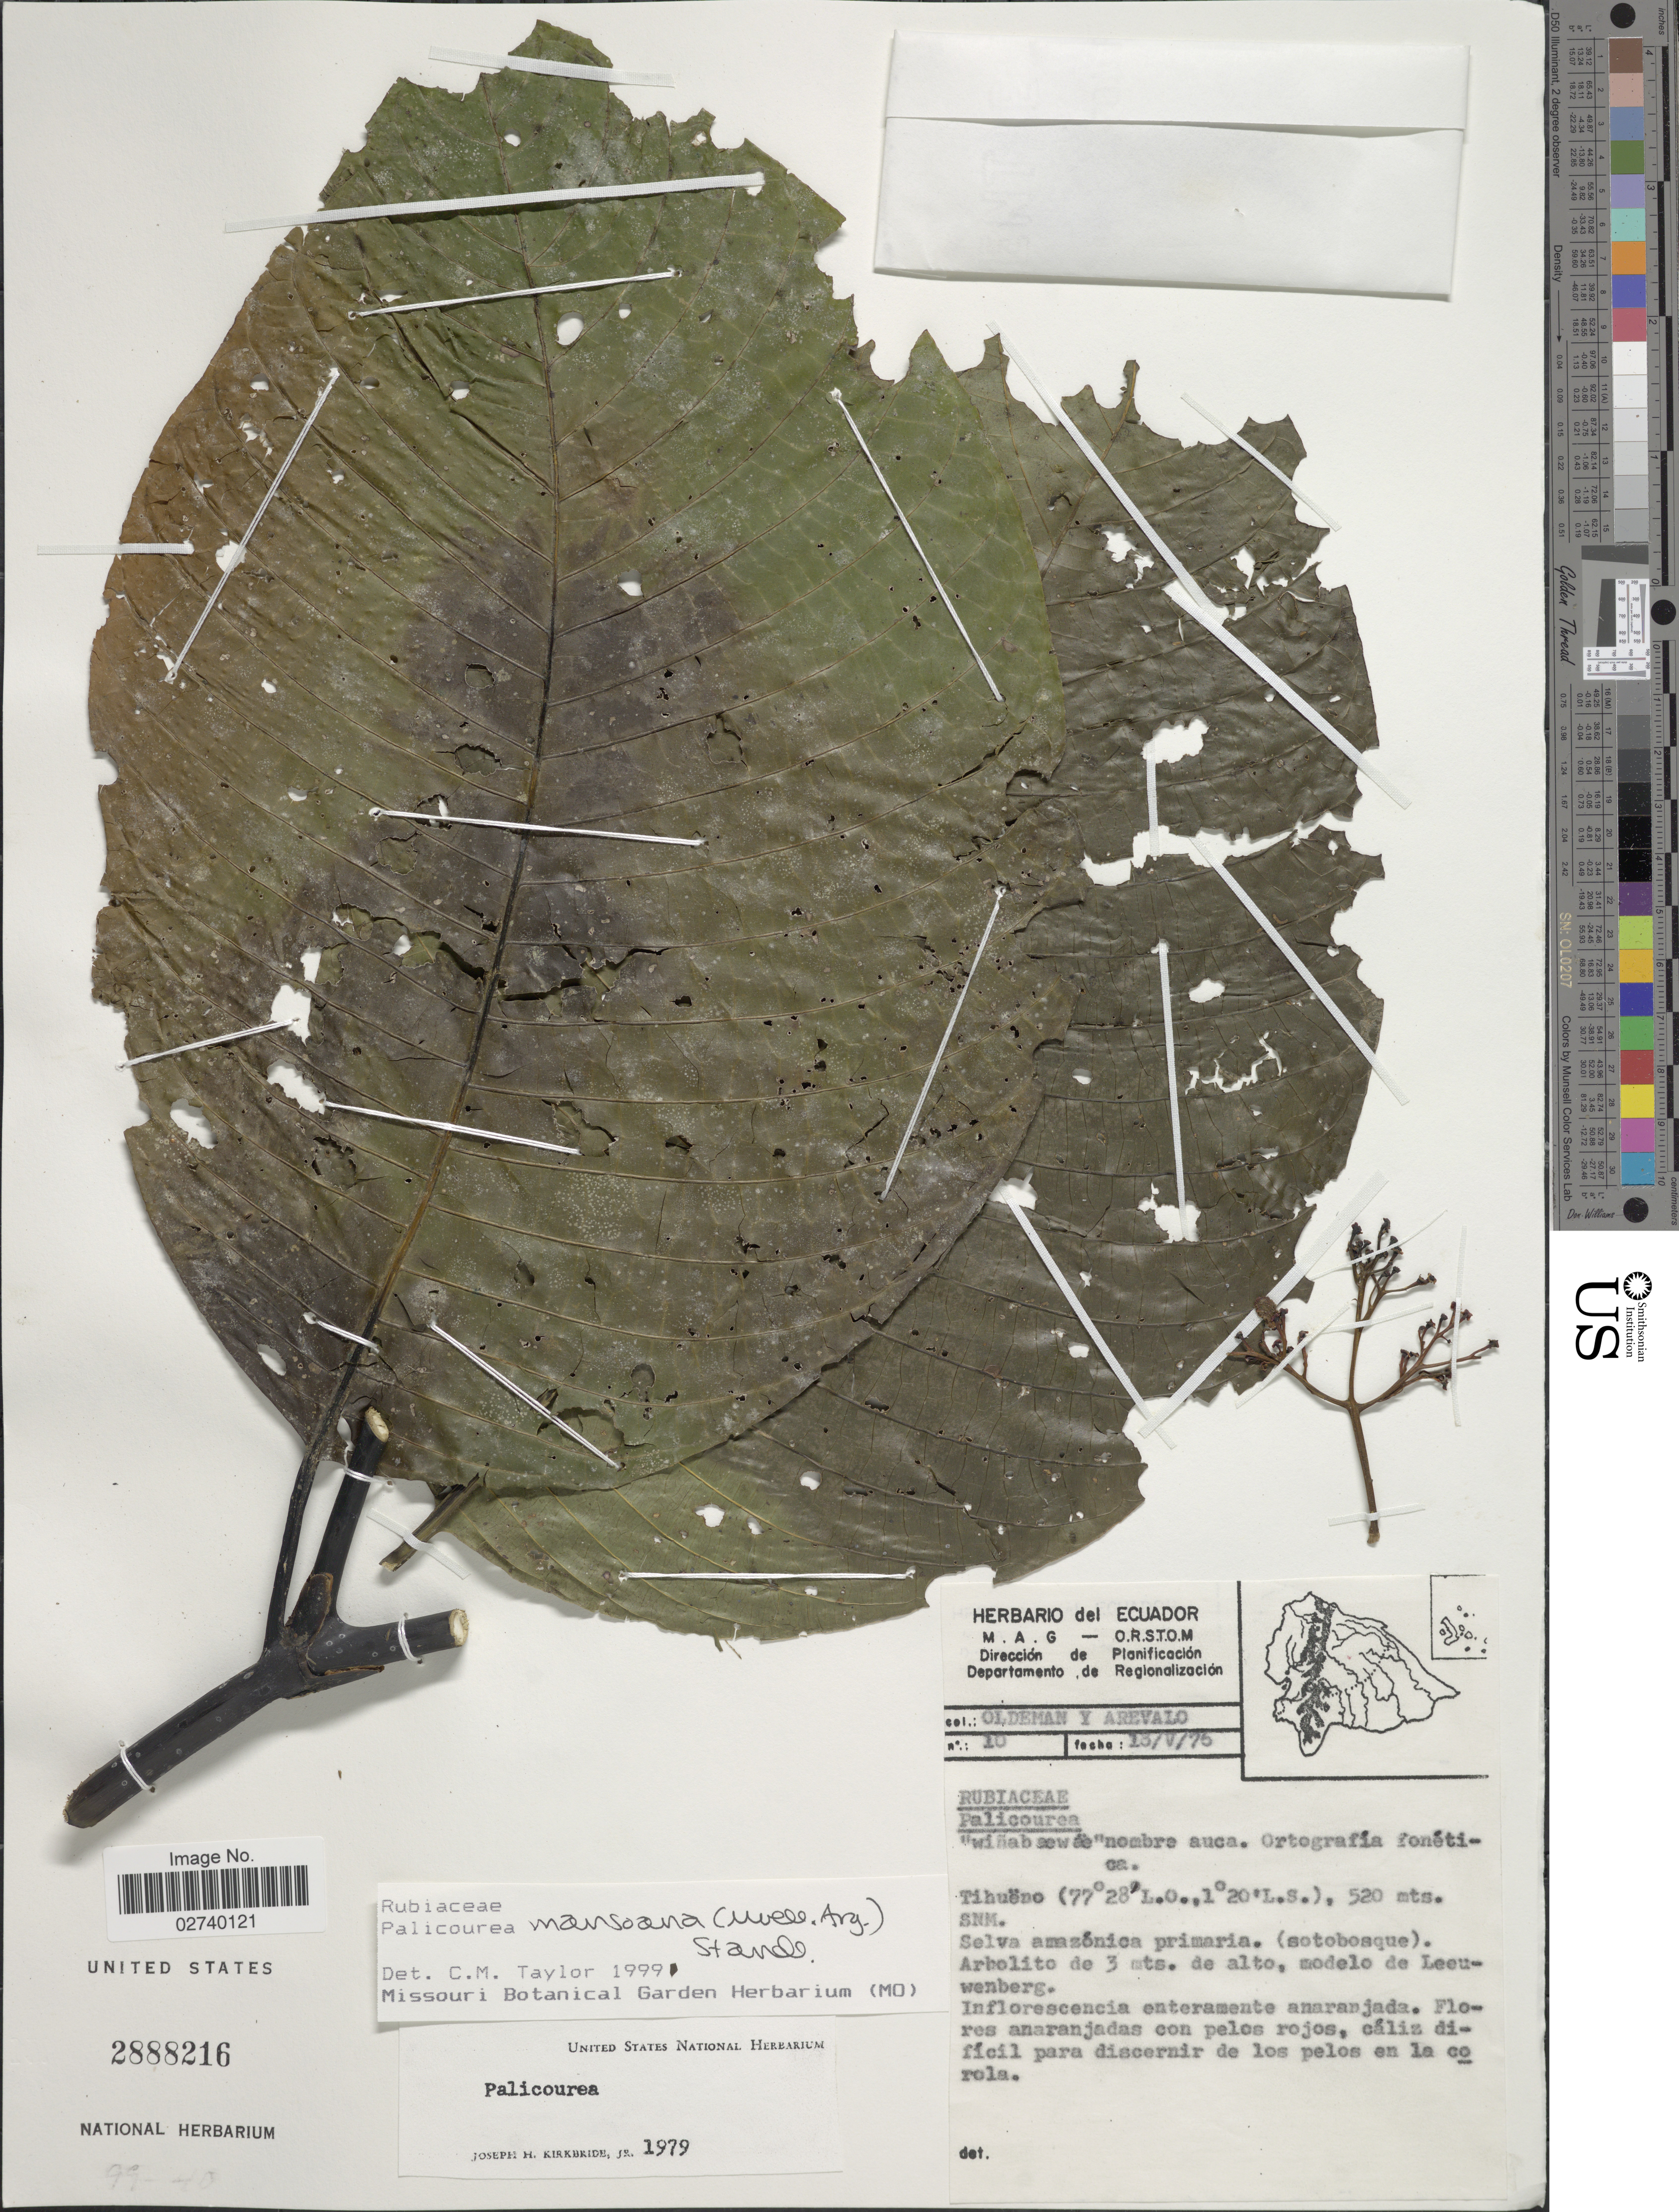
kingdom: Plantae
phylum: Tracheophyta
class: Magnoliopsida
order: Gentianales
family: Rubiaceae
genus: Palicourea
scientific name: Palicourea mansoana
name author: (Müll. Arg.) Standl.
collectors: -- Oldeman & -. Arevalo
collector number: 10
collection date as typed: Transcribed d/m/y: 13/5/75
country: Ecuador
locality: Tiheuno, SNM, Selva amaonica primaria (sotobosque)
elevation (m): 520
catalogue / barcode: US 2888216